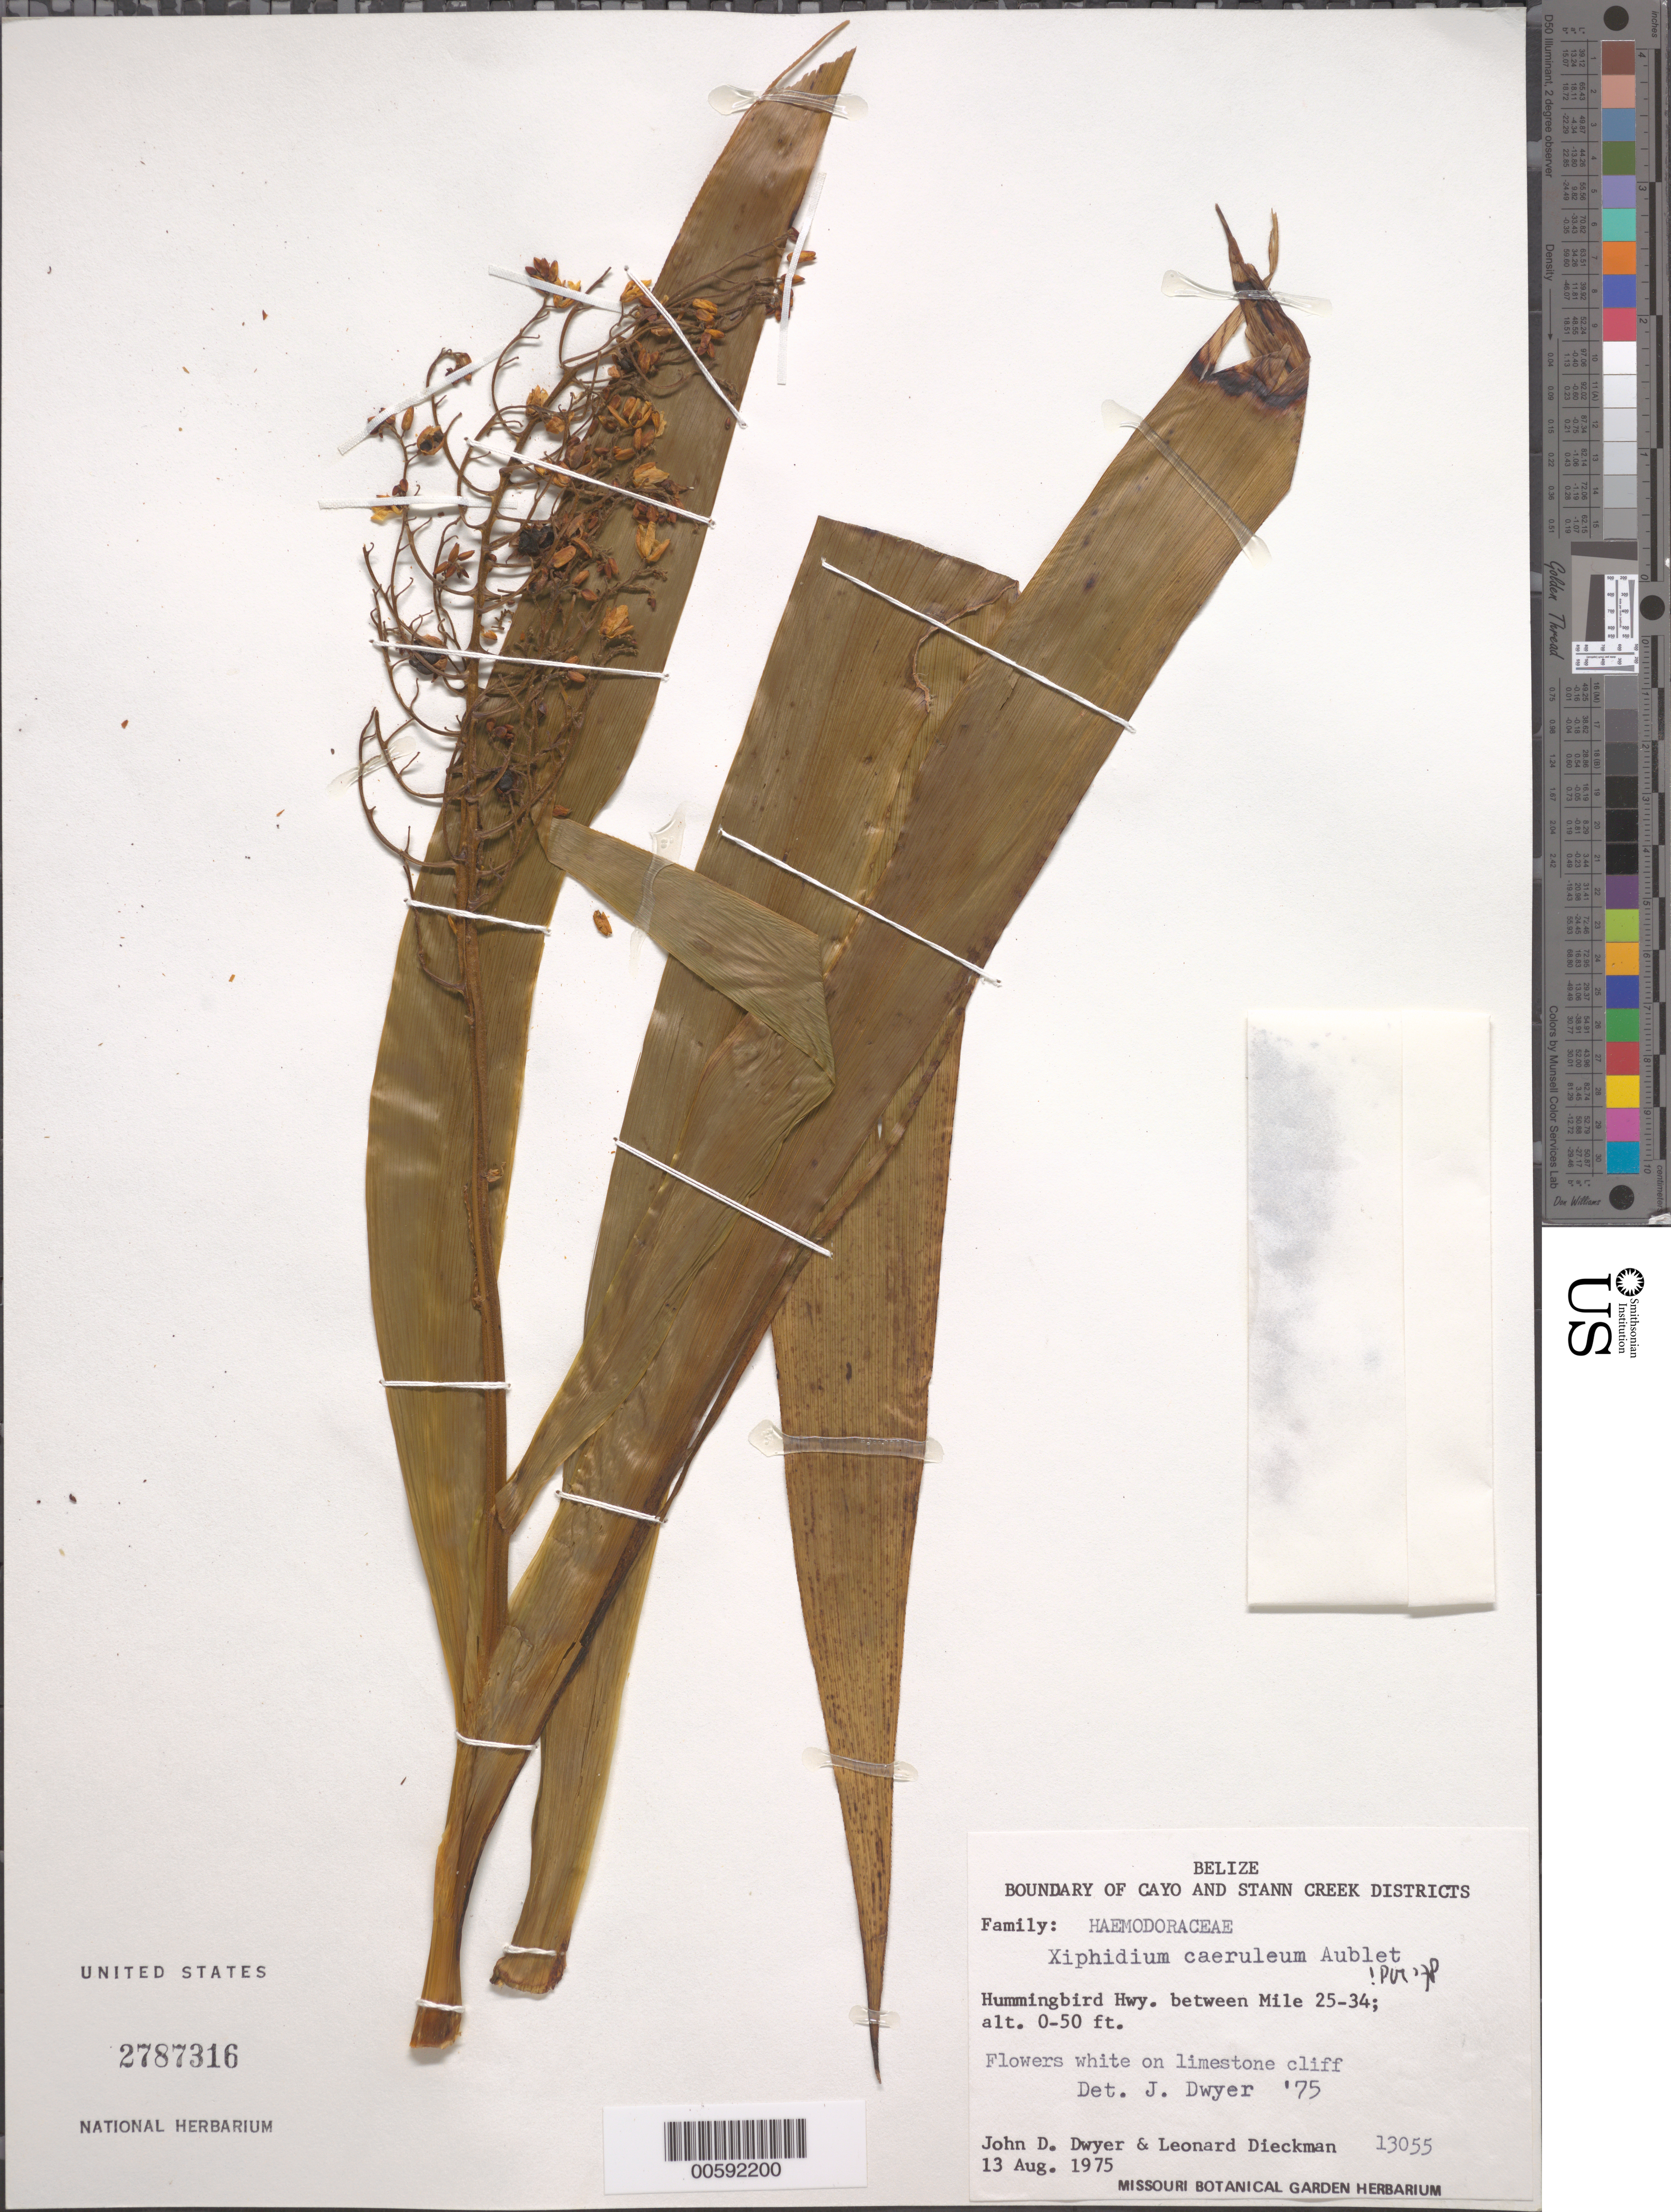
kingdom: Plantae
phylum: Tracheophyta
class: Liliopsida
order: Commelinales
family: Haemodoraceae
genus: Xiphidium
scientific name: Xiphidium caeruleum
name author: Aubl.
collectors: J. D. Dwyer & L. Dieckman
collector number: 13055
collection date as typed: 13 Aug 1975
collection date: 1975-08-13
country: Belize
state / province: Stann Creek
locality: Hummingbird Hwy, between mile 25-34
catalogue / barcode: US 2787316